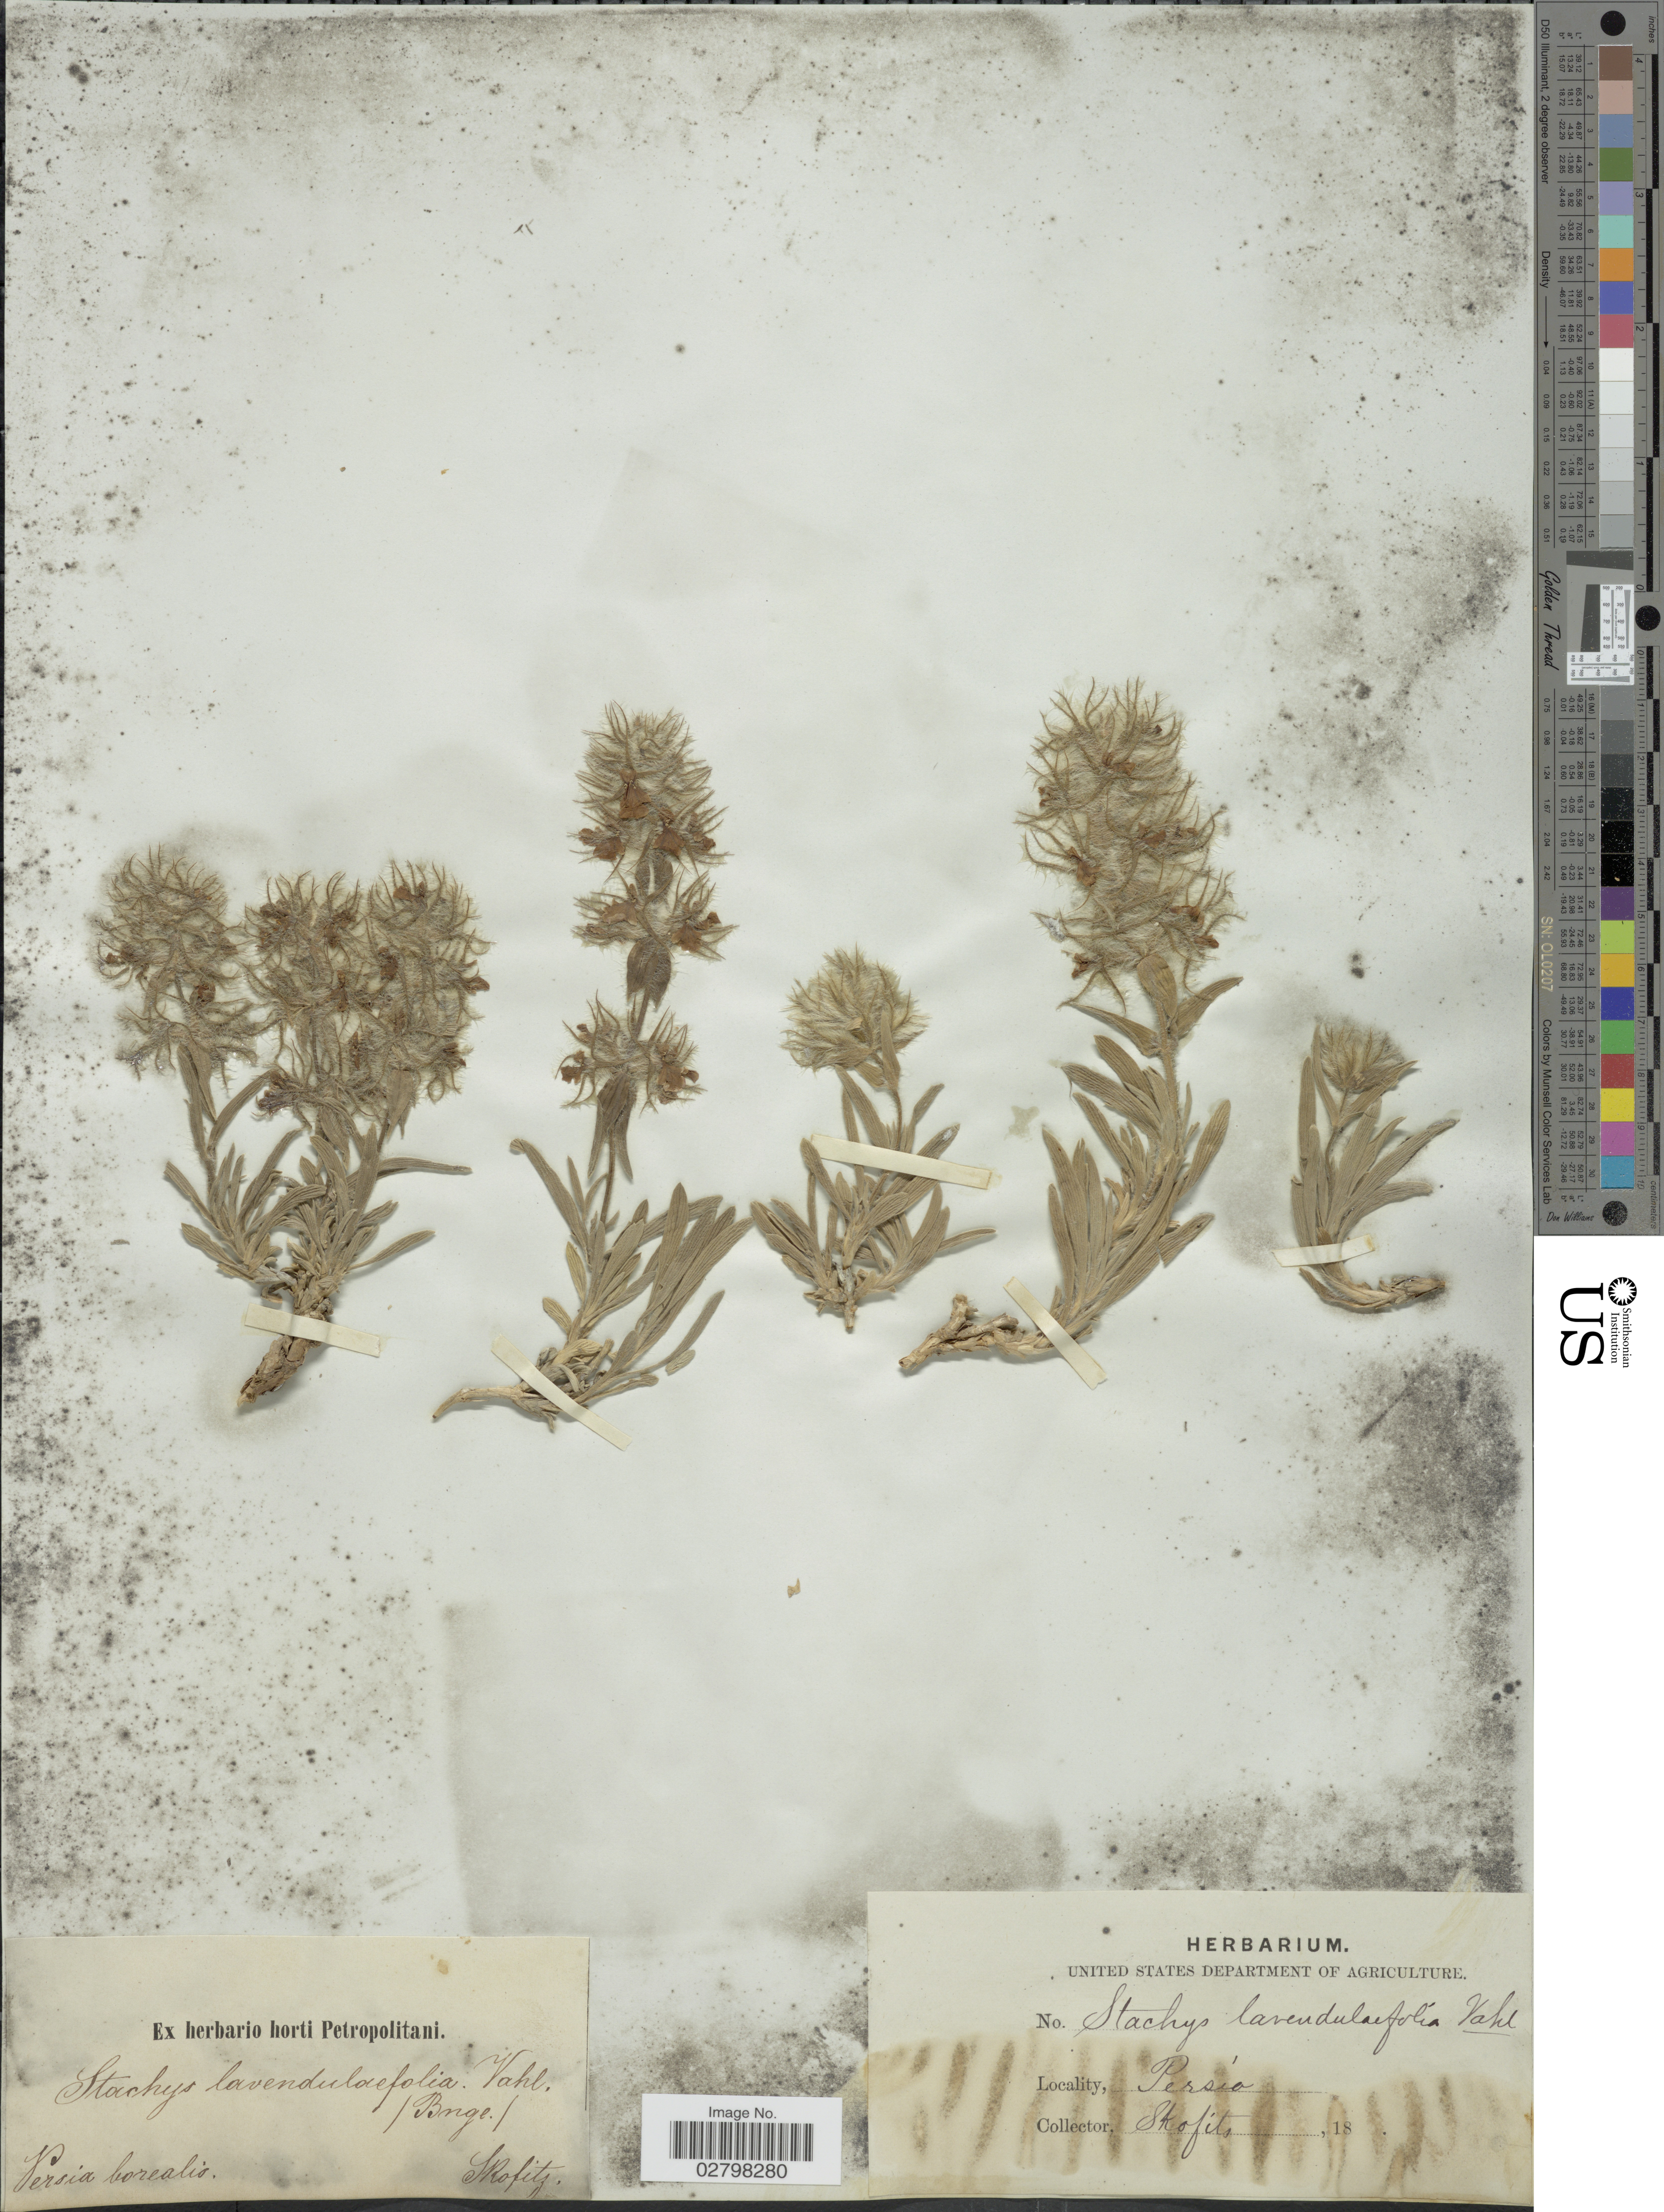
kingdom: Plantae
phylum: Tracheophyta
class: Magnoliopsida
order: Lamiales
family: Lamiaceae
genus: Stachys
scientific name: Stachys lavandulifolia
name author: Vahl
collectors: Skofitz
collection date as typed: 18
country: Iran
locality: Persia borealis.